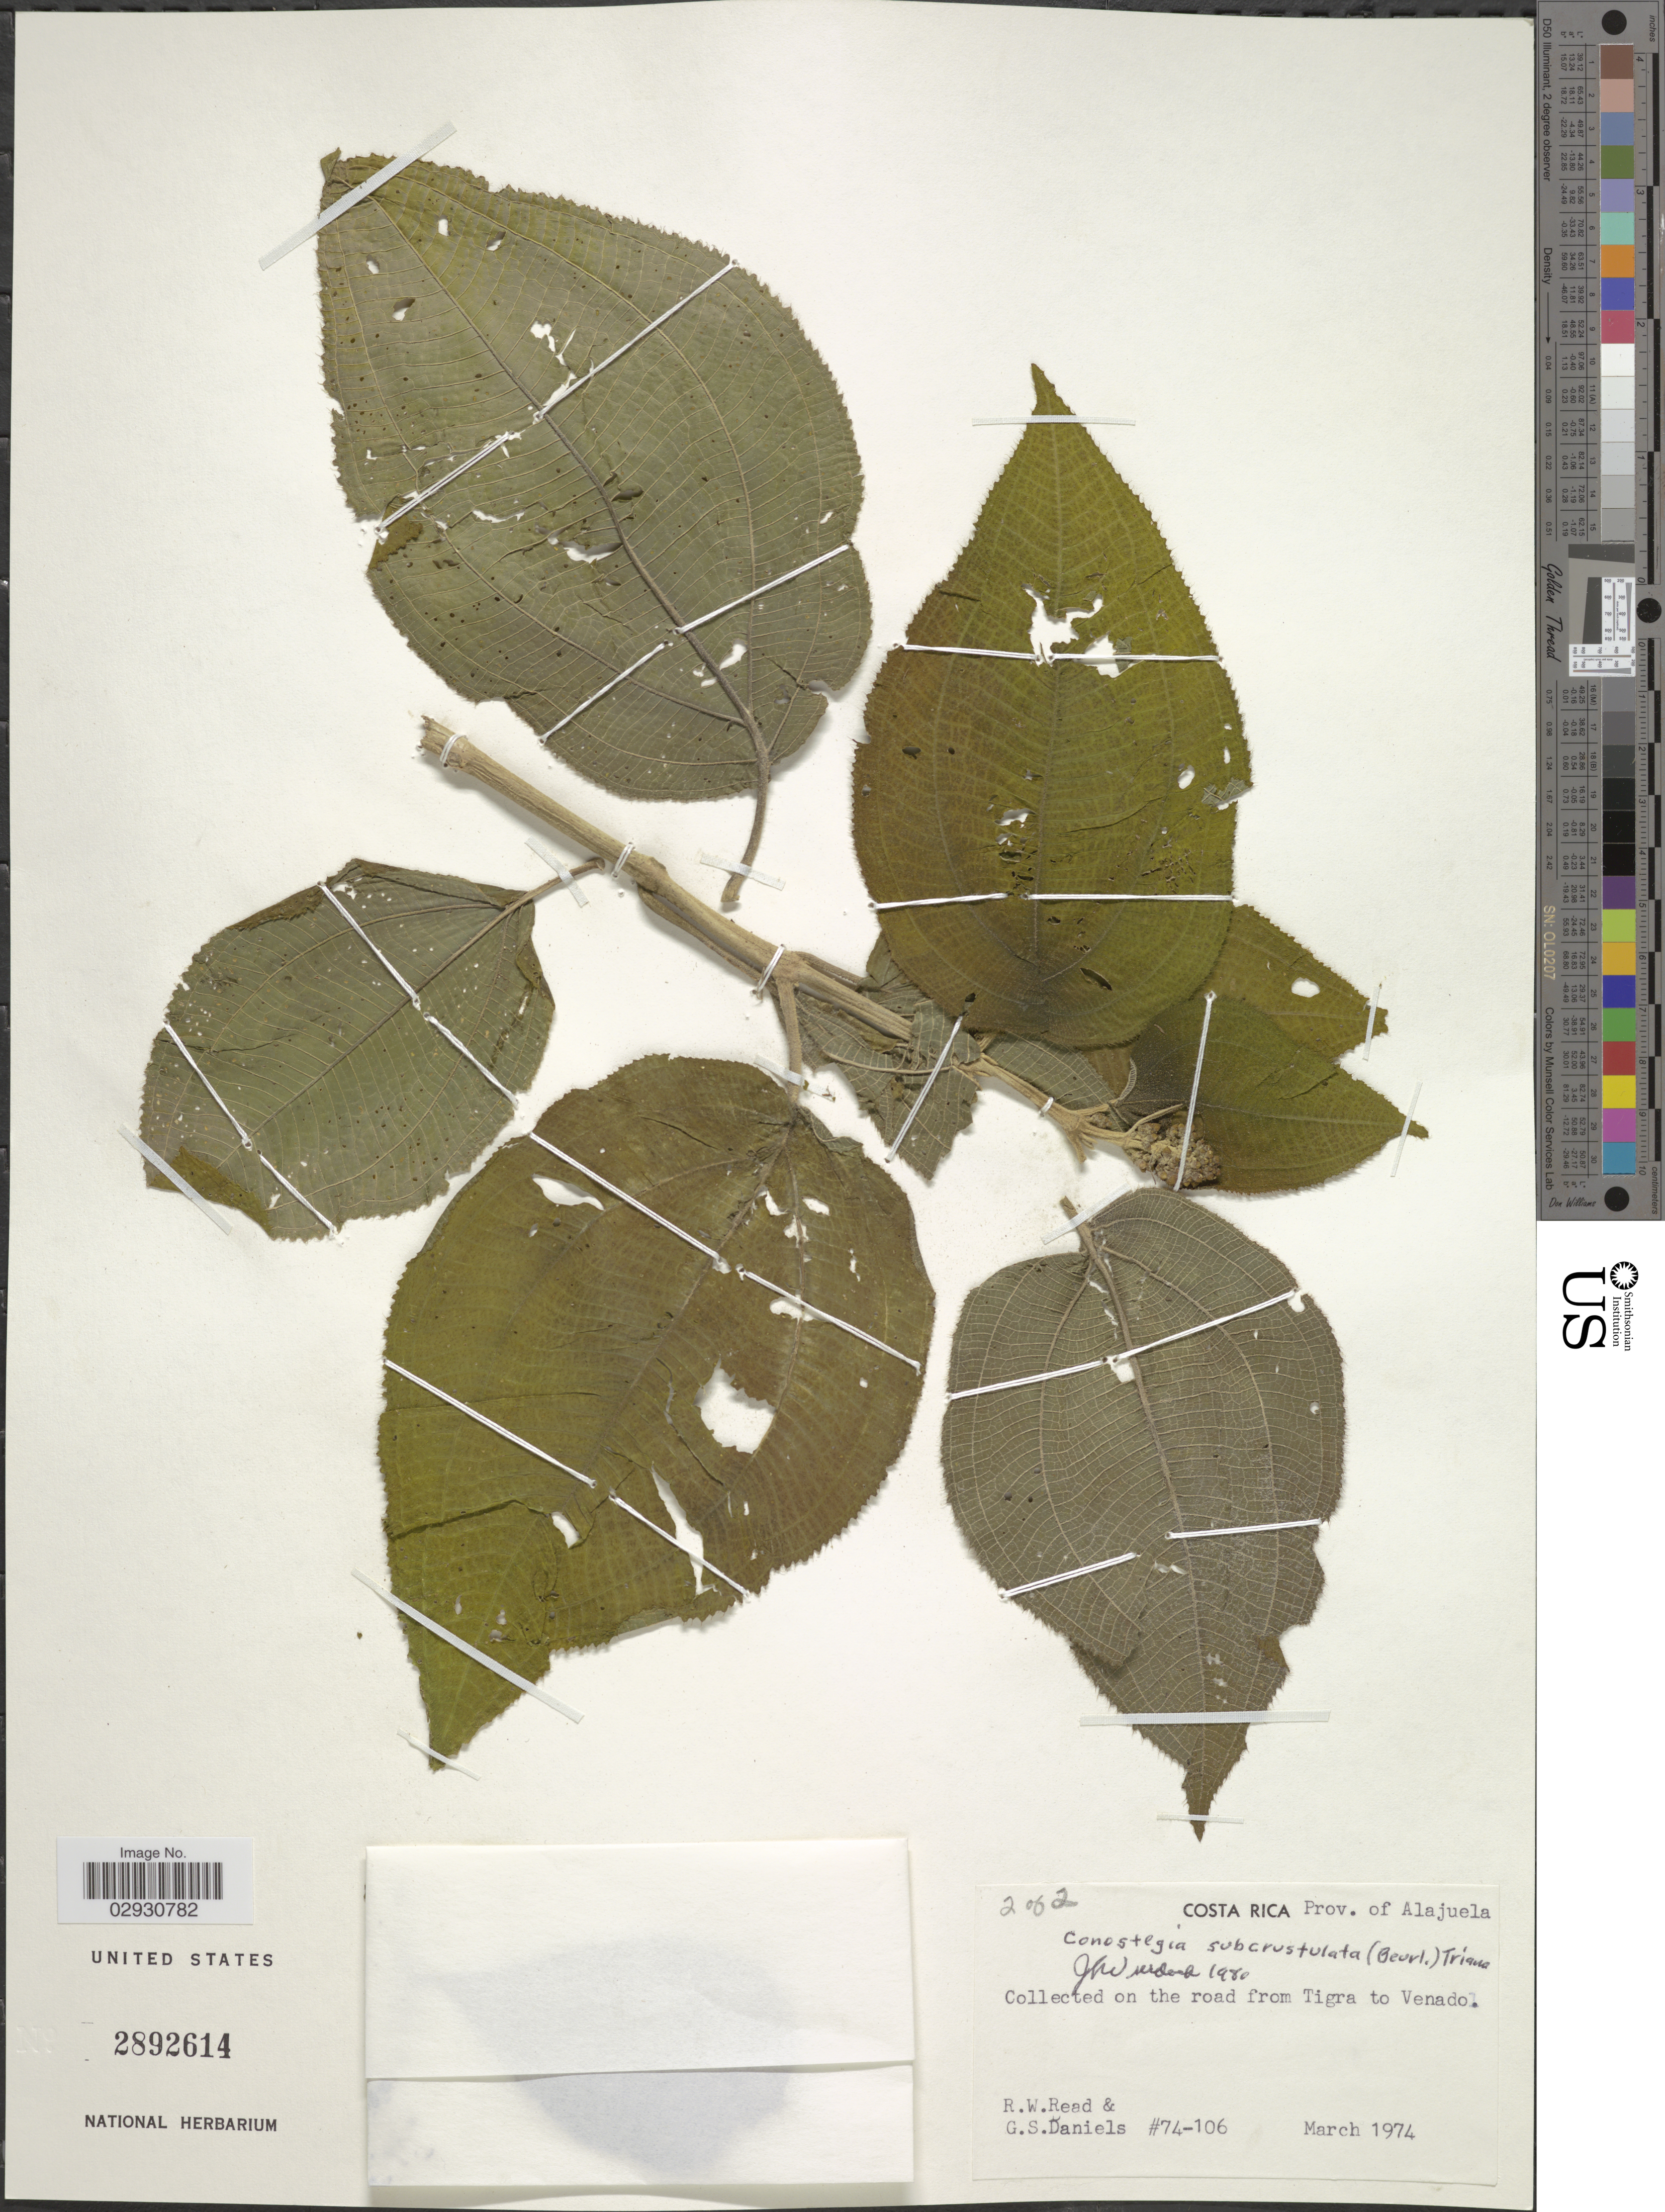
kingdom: Plantae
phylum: Tracheophyta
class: Magnoliopsida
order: Myrtales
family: Melastomataceae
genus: Conostegia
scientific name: Conostegia subcrustulata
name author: (Beurl.) Triana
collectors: R. W. Read & G. S. Daniels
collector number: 74-106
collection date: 1974-03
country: Costa Rica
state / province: Alajuela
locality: Prov. of Alajuela. On the road from Tigra to Venado.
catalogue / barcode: US 2892614